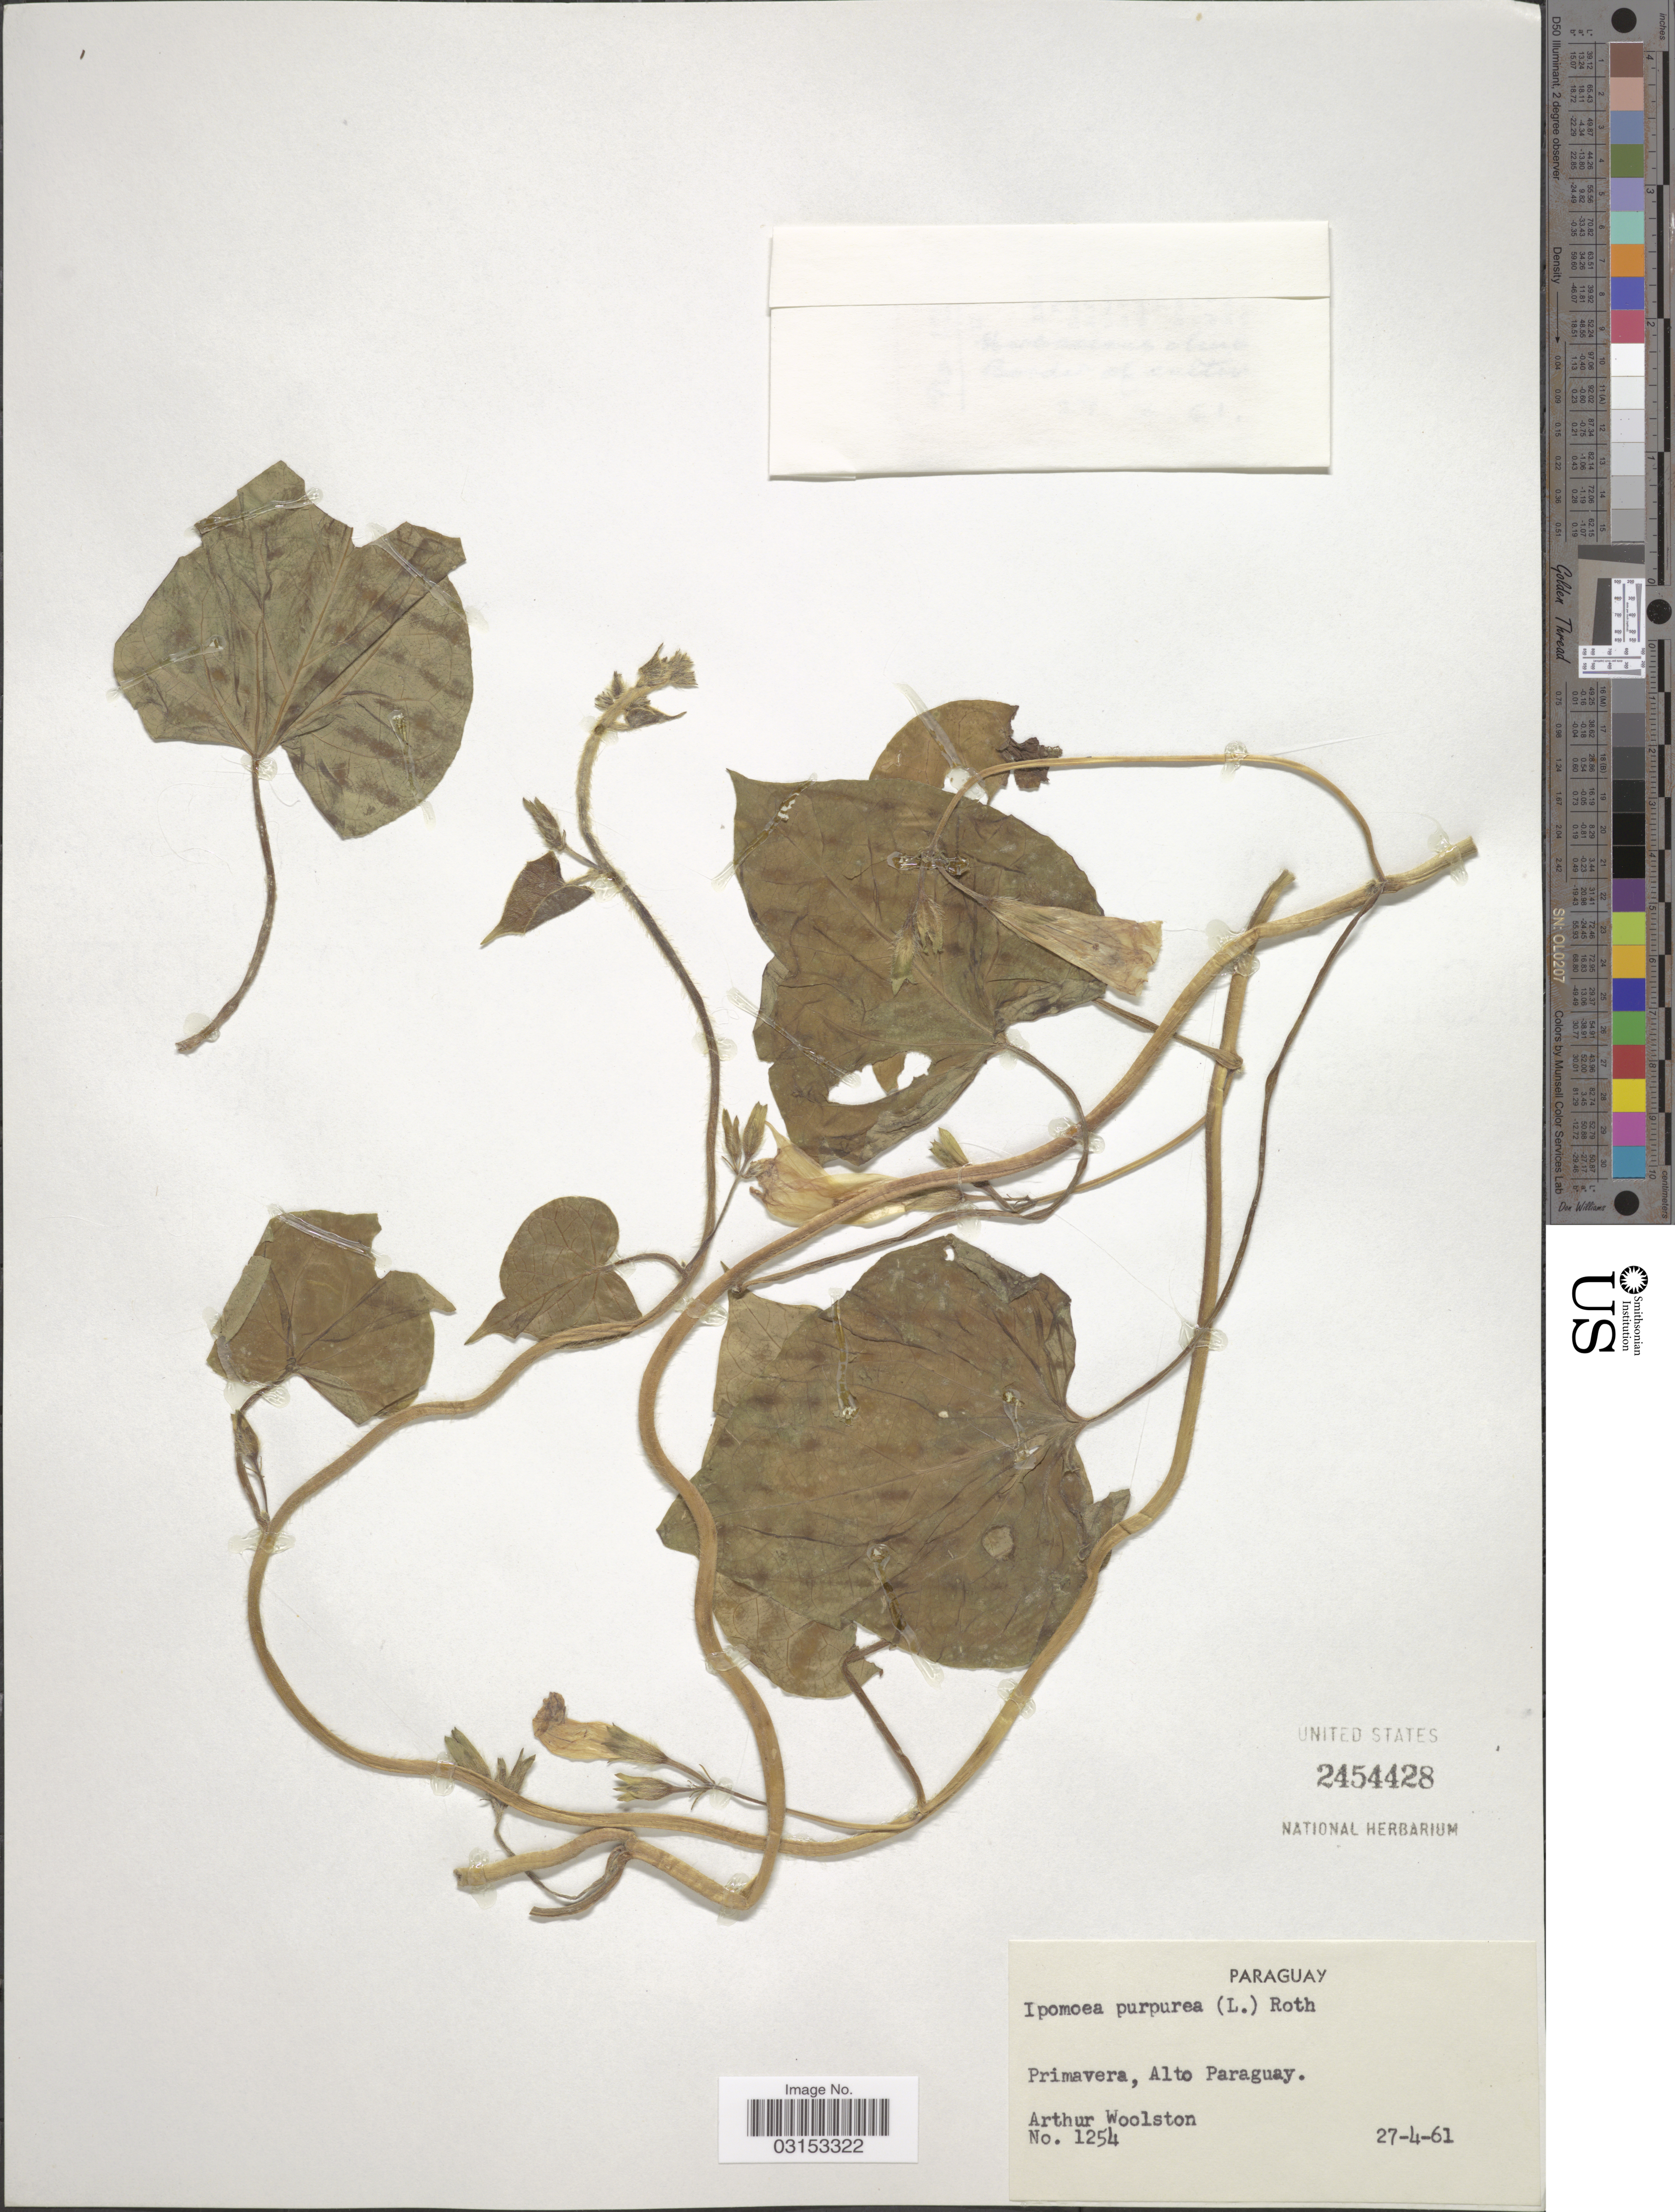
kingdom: Plantae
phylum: Tracheophyta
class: Magnoliopsida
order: Solanales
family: Convolvulaceae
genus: Ipomoea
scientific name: Ipomoea purpurea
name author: (L.) Roth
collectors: A. L. Woolston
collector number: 1254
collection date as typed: Transcribed d/m/y: 27/4/61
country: Paraguay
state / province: Alto Paraguay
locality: Primavera.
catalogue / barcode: US 2454428